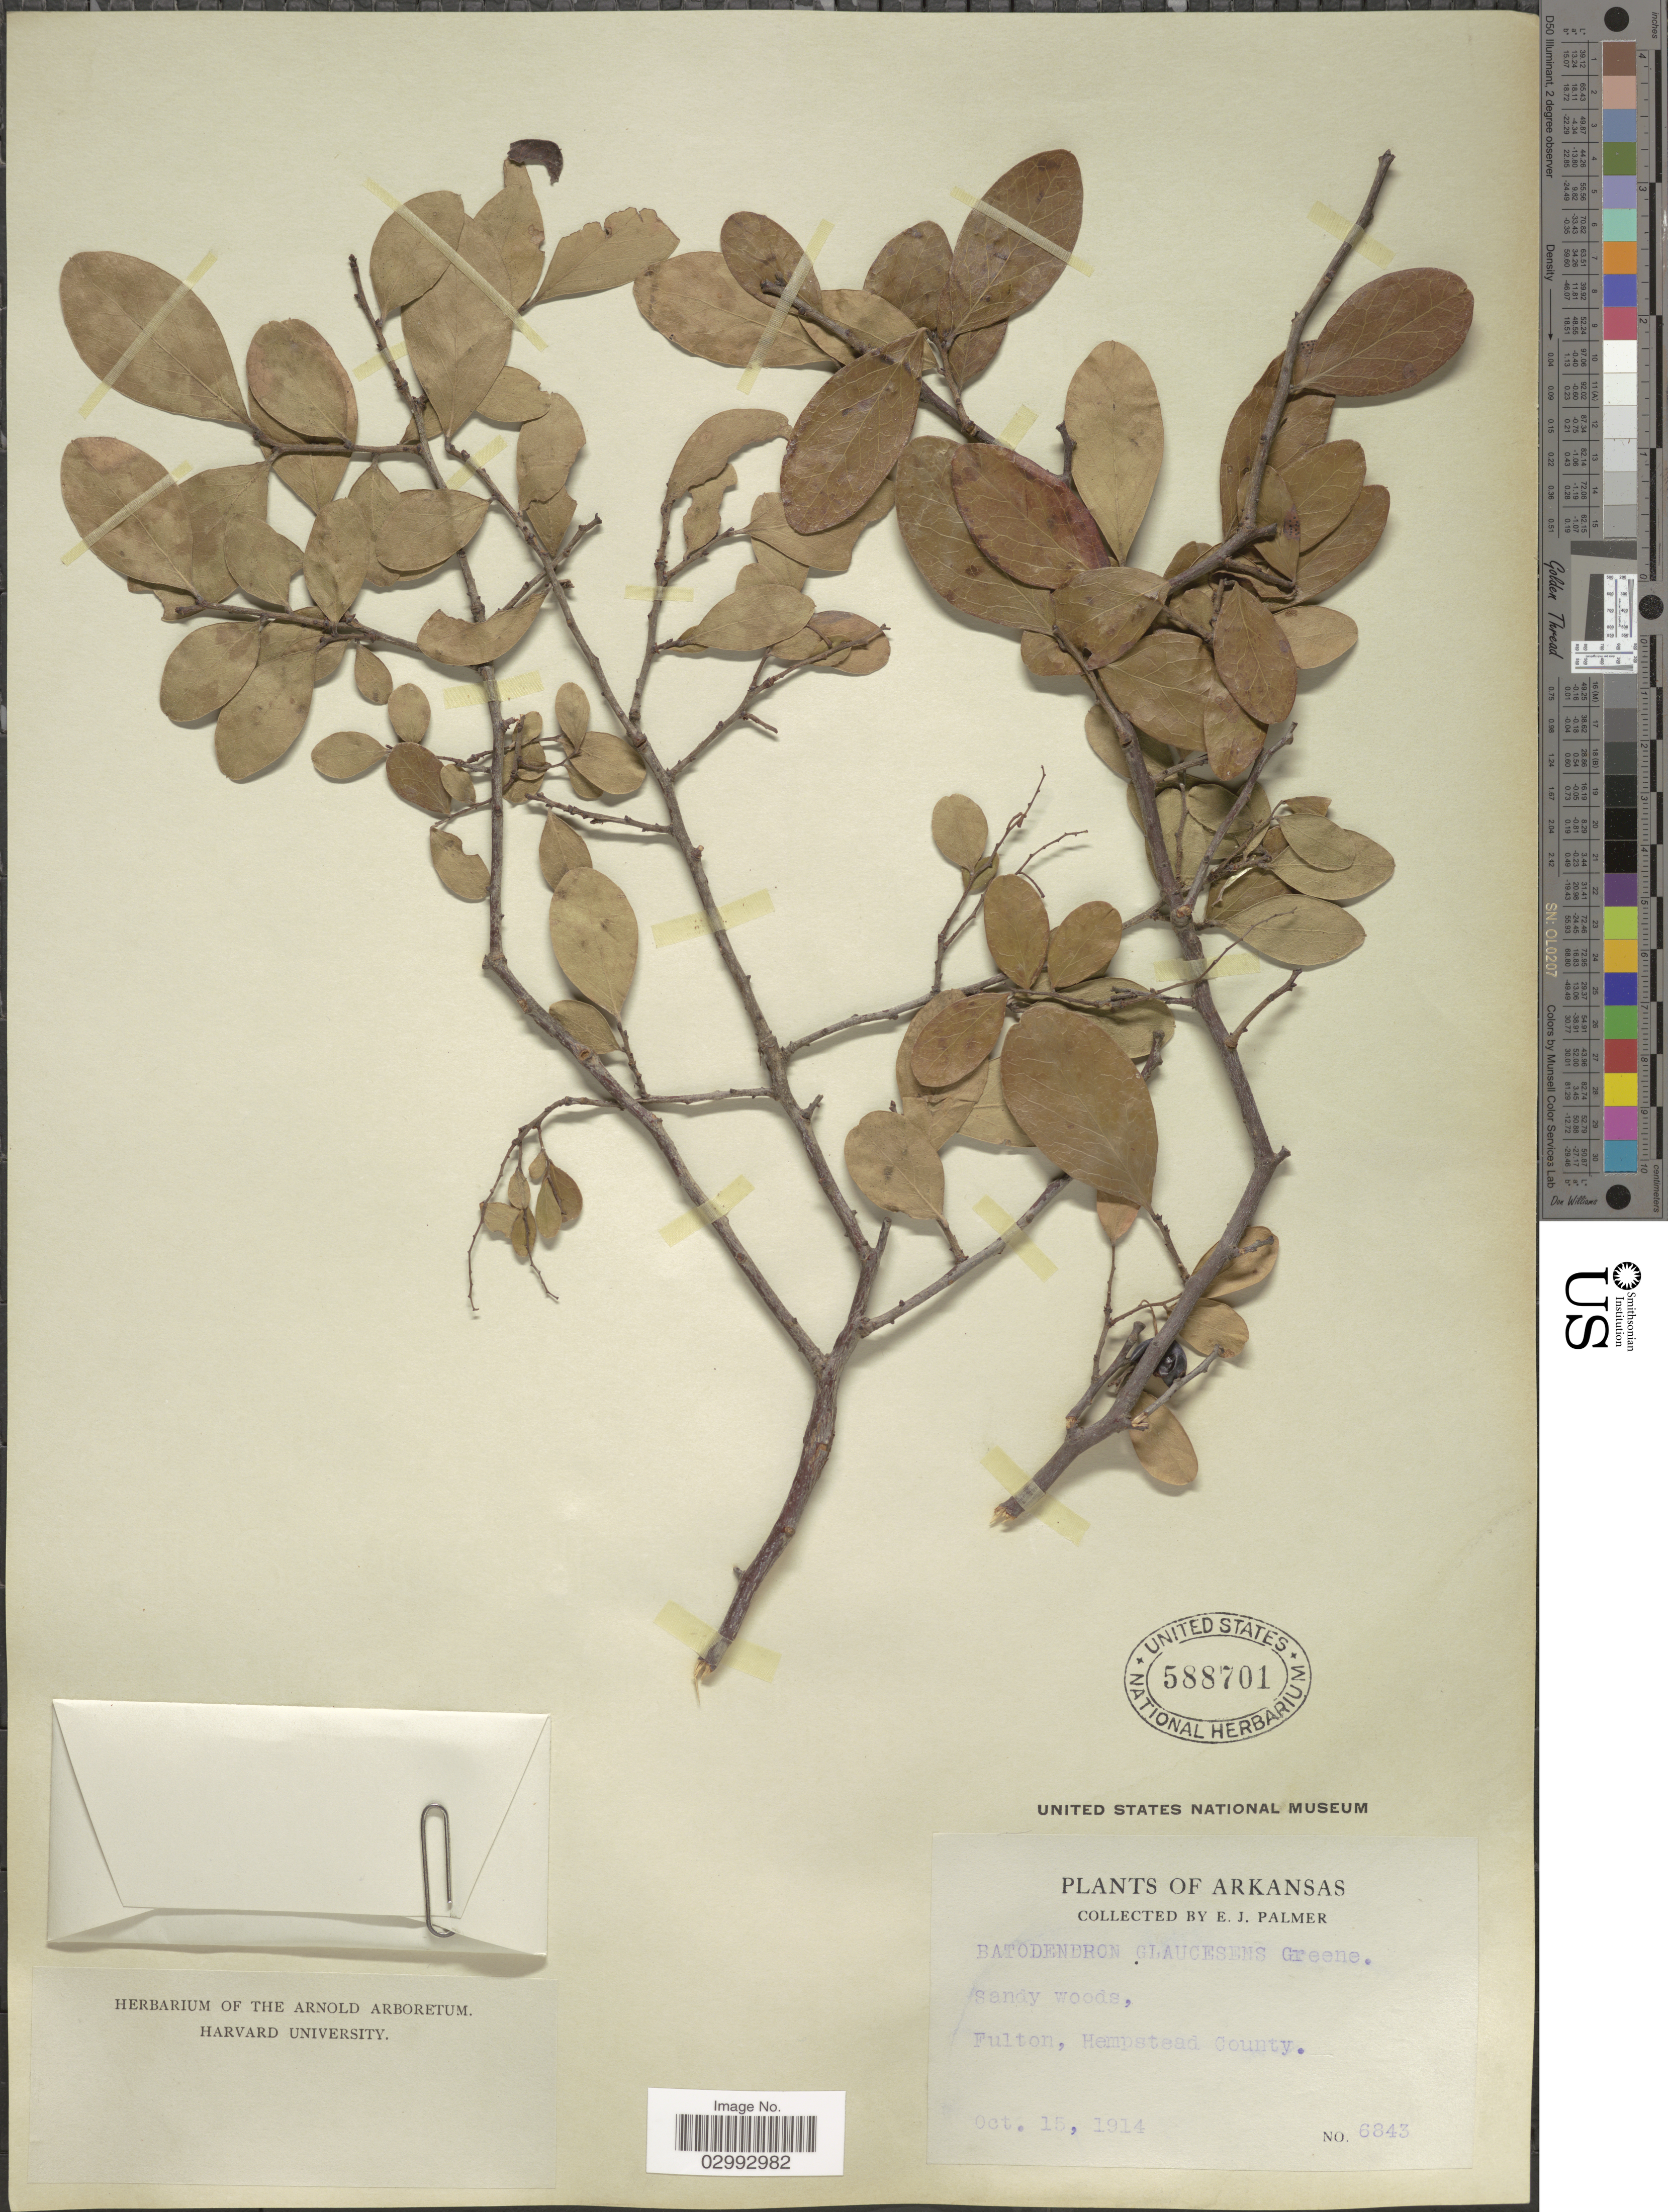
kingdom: Plantae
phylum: Tracheophyta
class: Magnoliopsida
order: Ericales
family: Ericaceae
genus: Batodendron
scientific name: Batodendron arboreum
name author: Nutt.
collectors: E. J. Palmer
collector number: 6843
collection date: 1914-10-15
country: United States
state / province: Arkansas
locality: Sandy woods, Fulton, Hempstead County.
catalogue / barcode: US 588701